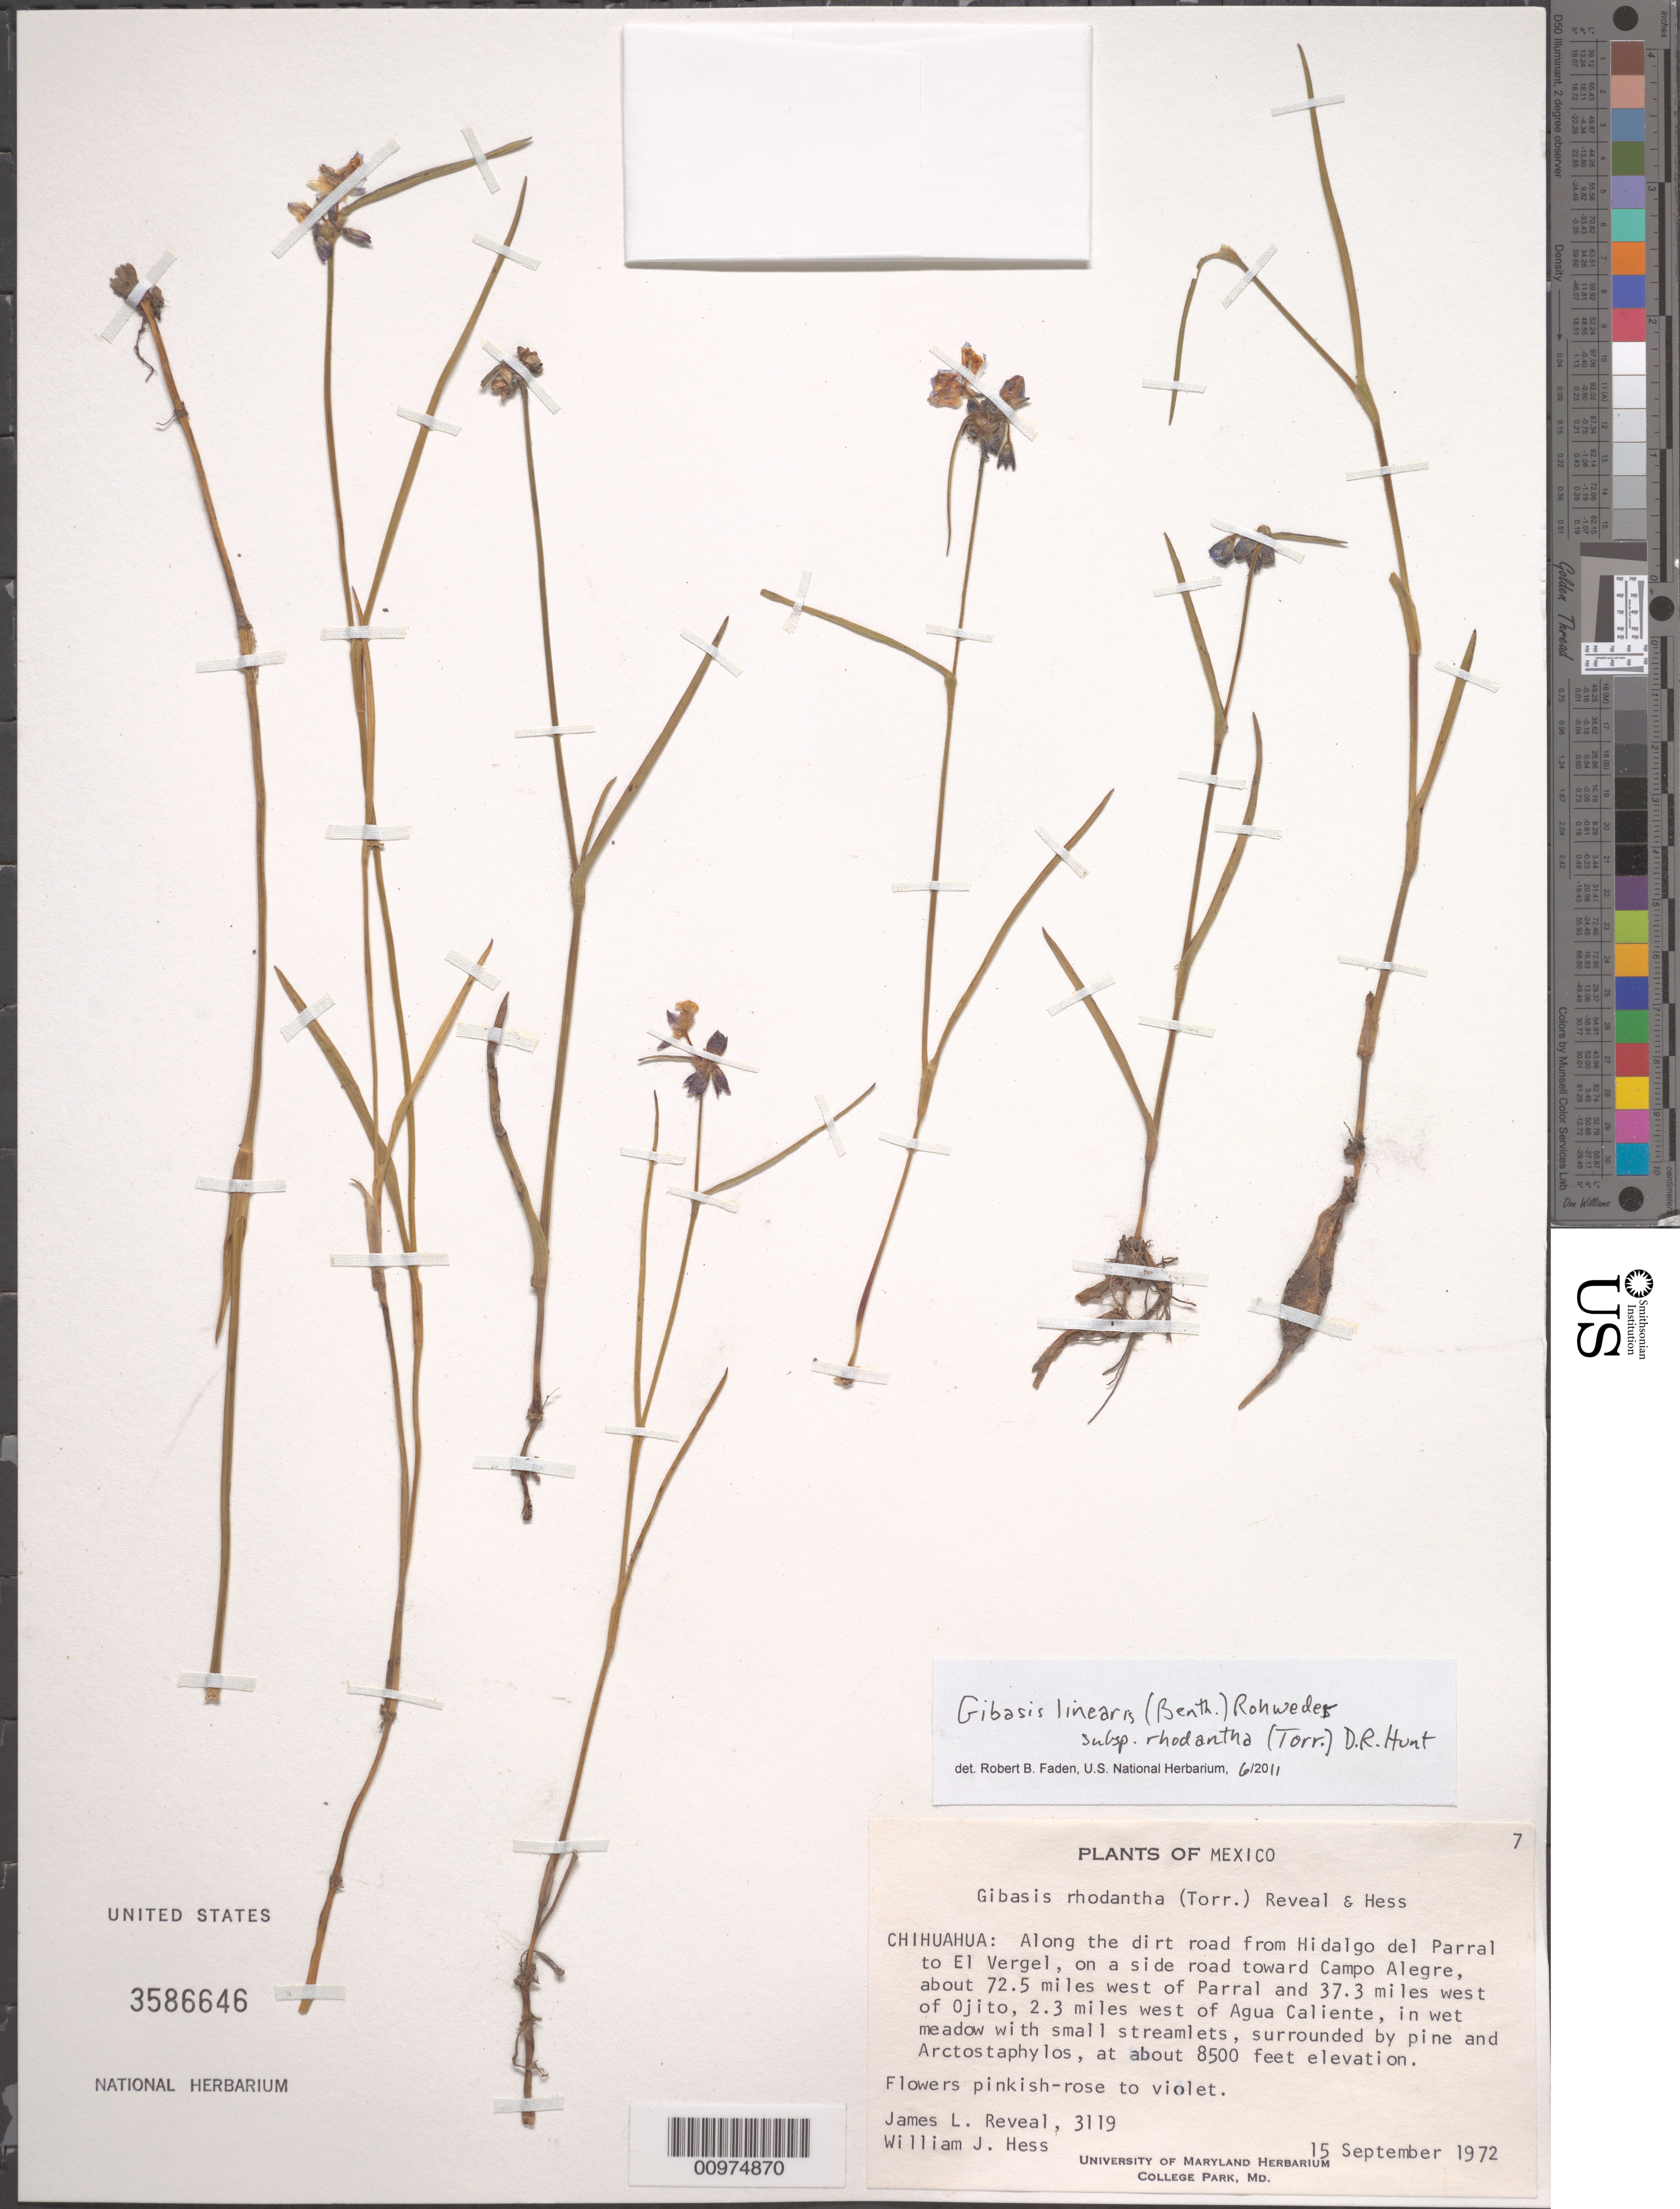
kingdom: Plantae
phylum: Tracheophyta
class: Liliopsida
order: Commelinales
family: Commelinaceae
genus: Gibasis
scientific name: Gibasis linearis subsp. rhodantha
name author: (Torr.) D.R. Hunt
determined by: Faden, Robert B., (US), Smithsonian Institution - National Museum of Natural History (UNITED STATES)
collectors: J. L. Reveal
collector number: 3119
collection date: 1972-09-15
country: Mexico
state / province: Chihuahua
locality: Along the dirt road from Hidalgo del Parral to El Vergel, on a side road toward Campo Alegre, of Ojito, 2.3 miles west of Agua Caliente,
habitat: in wet meadow with small streamlets, surrounded by pine and Arctostaphylos,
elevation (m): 2591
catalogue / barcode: US 3586646